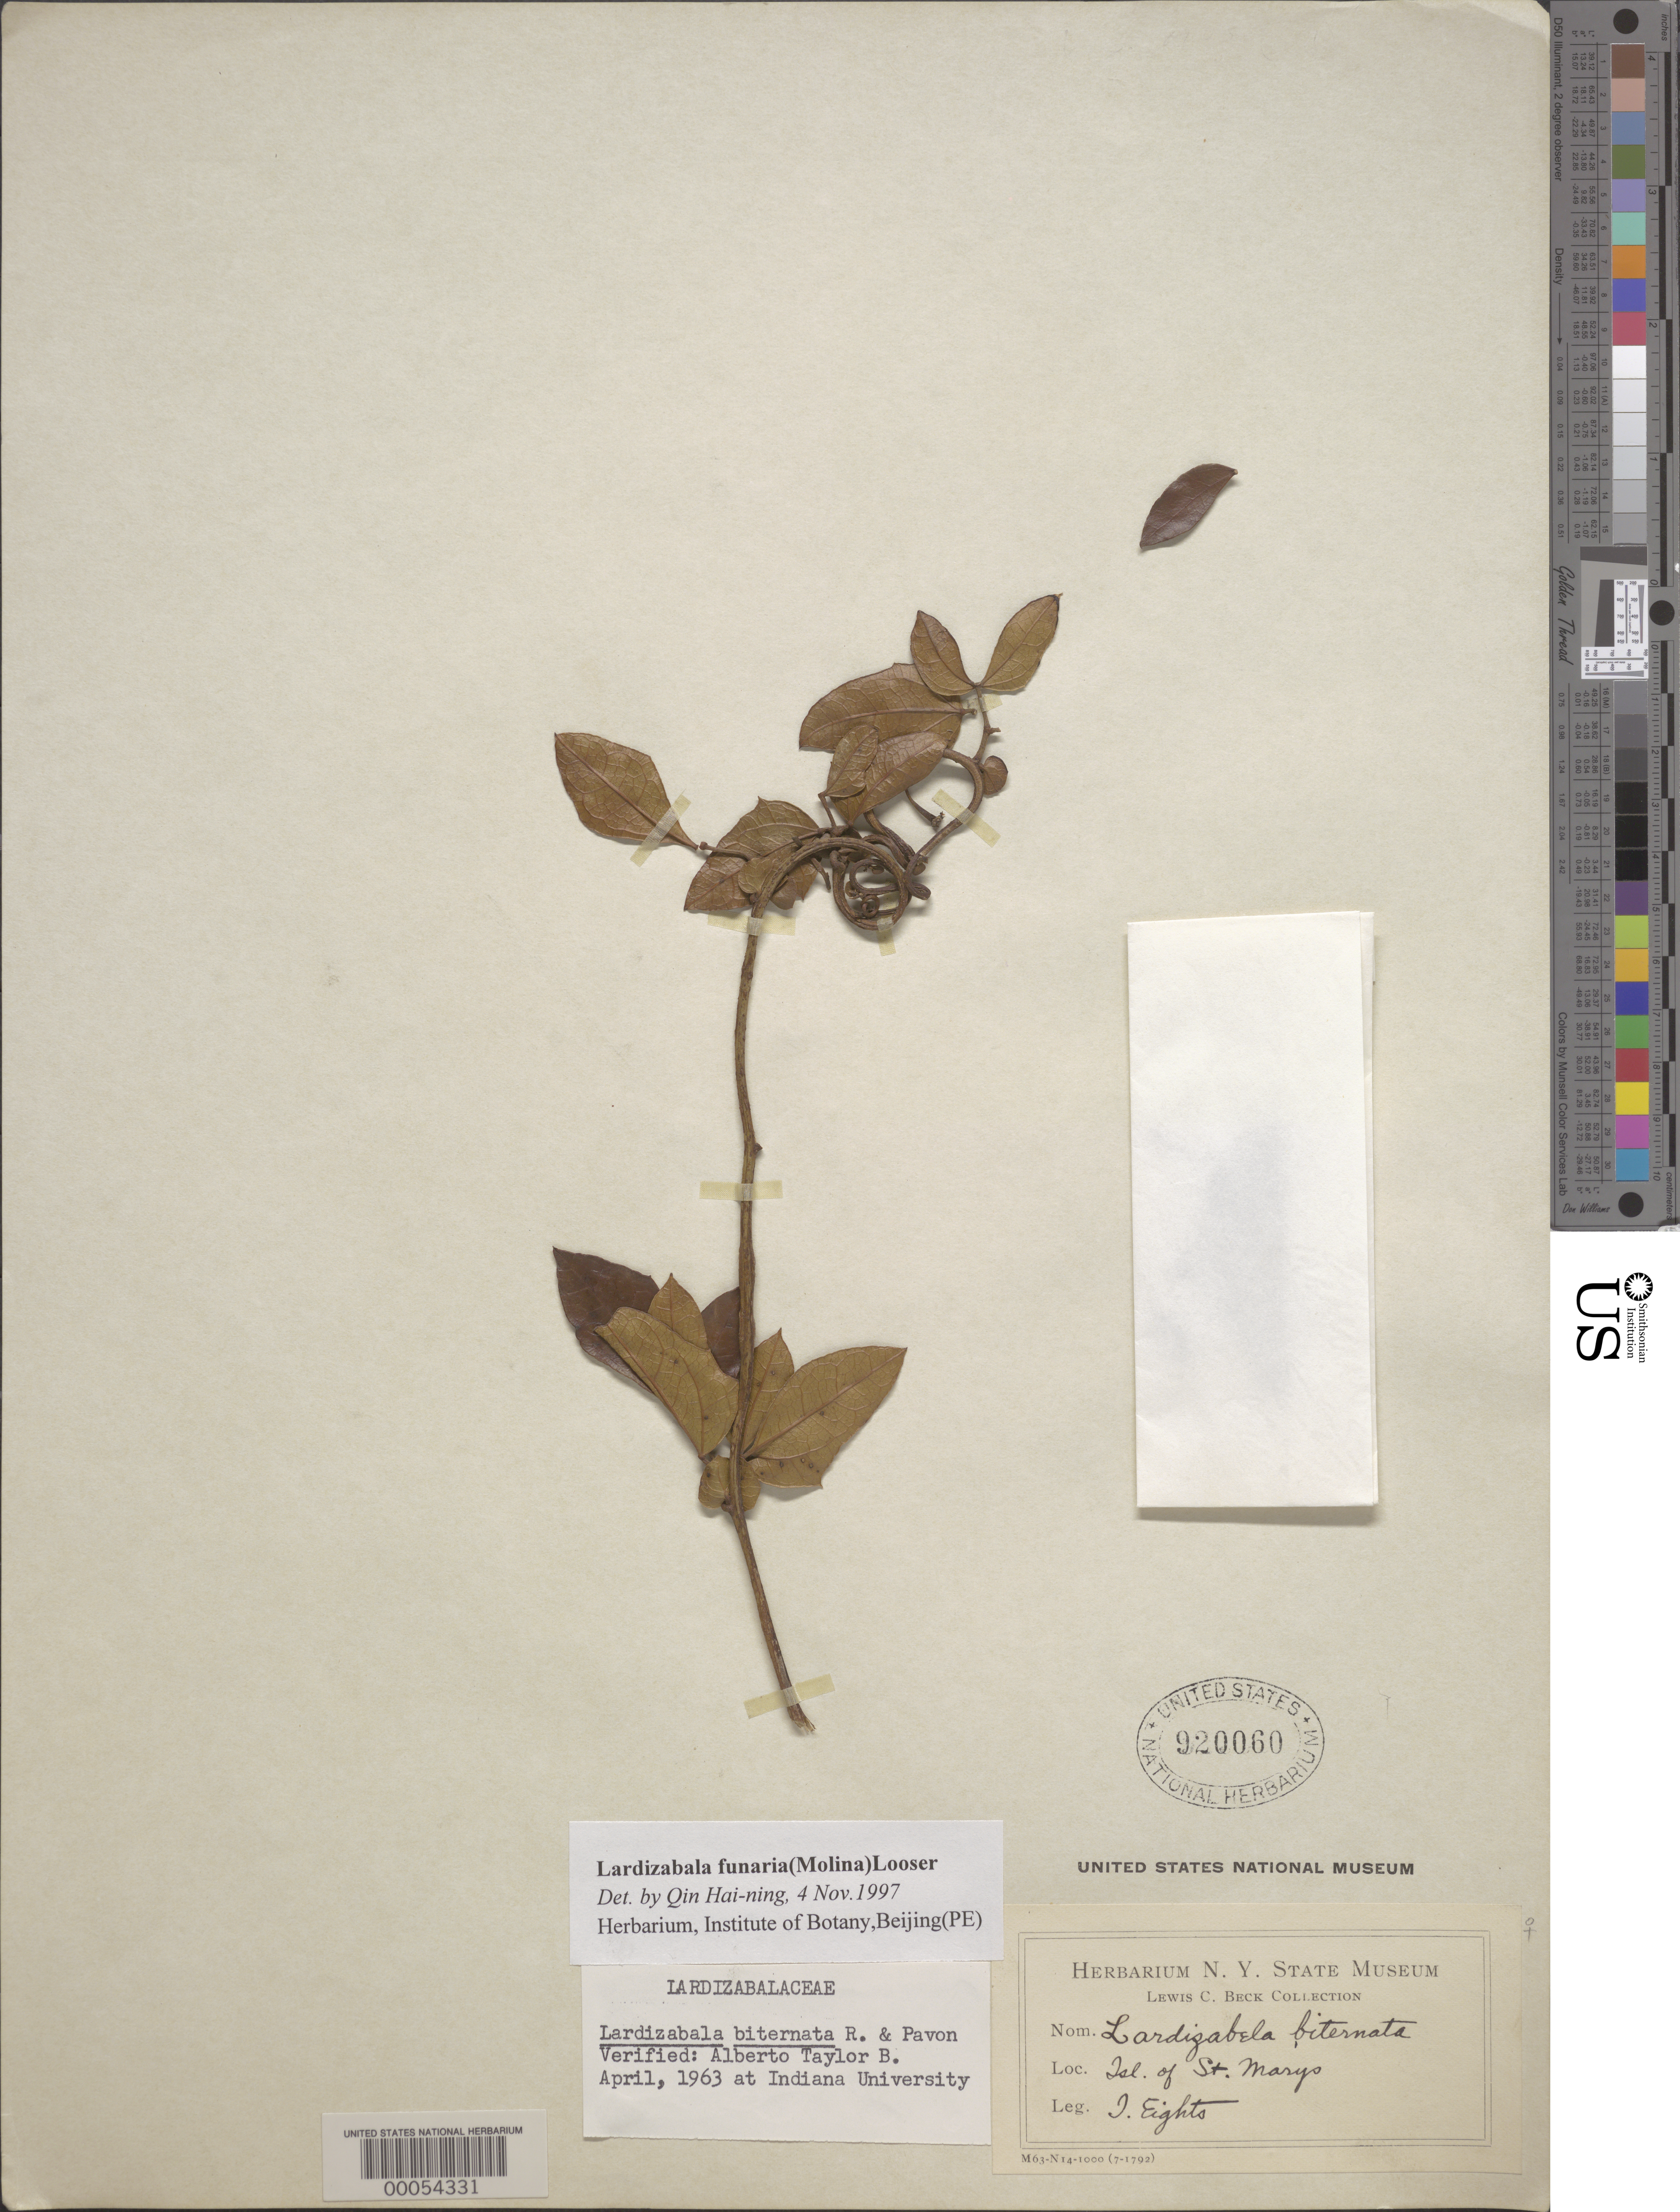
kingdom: Plantae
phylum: Tracheophyta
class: Magnoliopsida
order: Ranunculales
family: Lardizabalaceae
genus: Lardizabala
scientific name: Lardizabala funaria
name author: (Molina) Looser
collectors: I. Eights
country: Chile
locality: Island of st. mary's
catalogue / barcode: US 920060